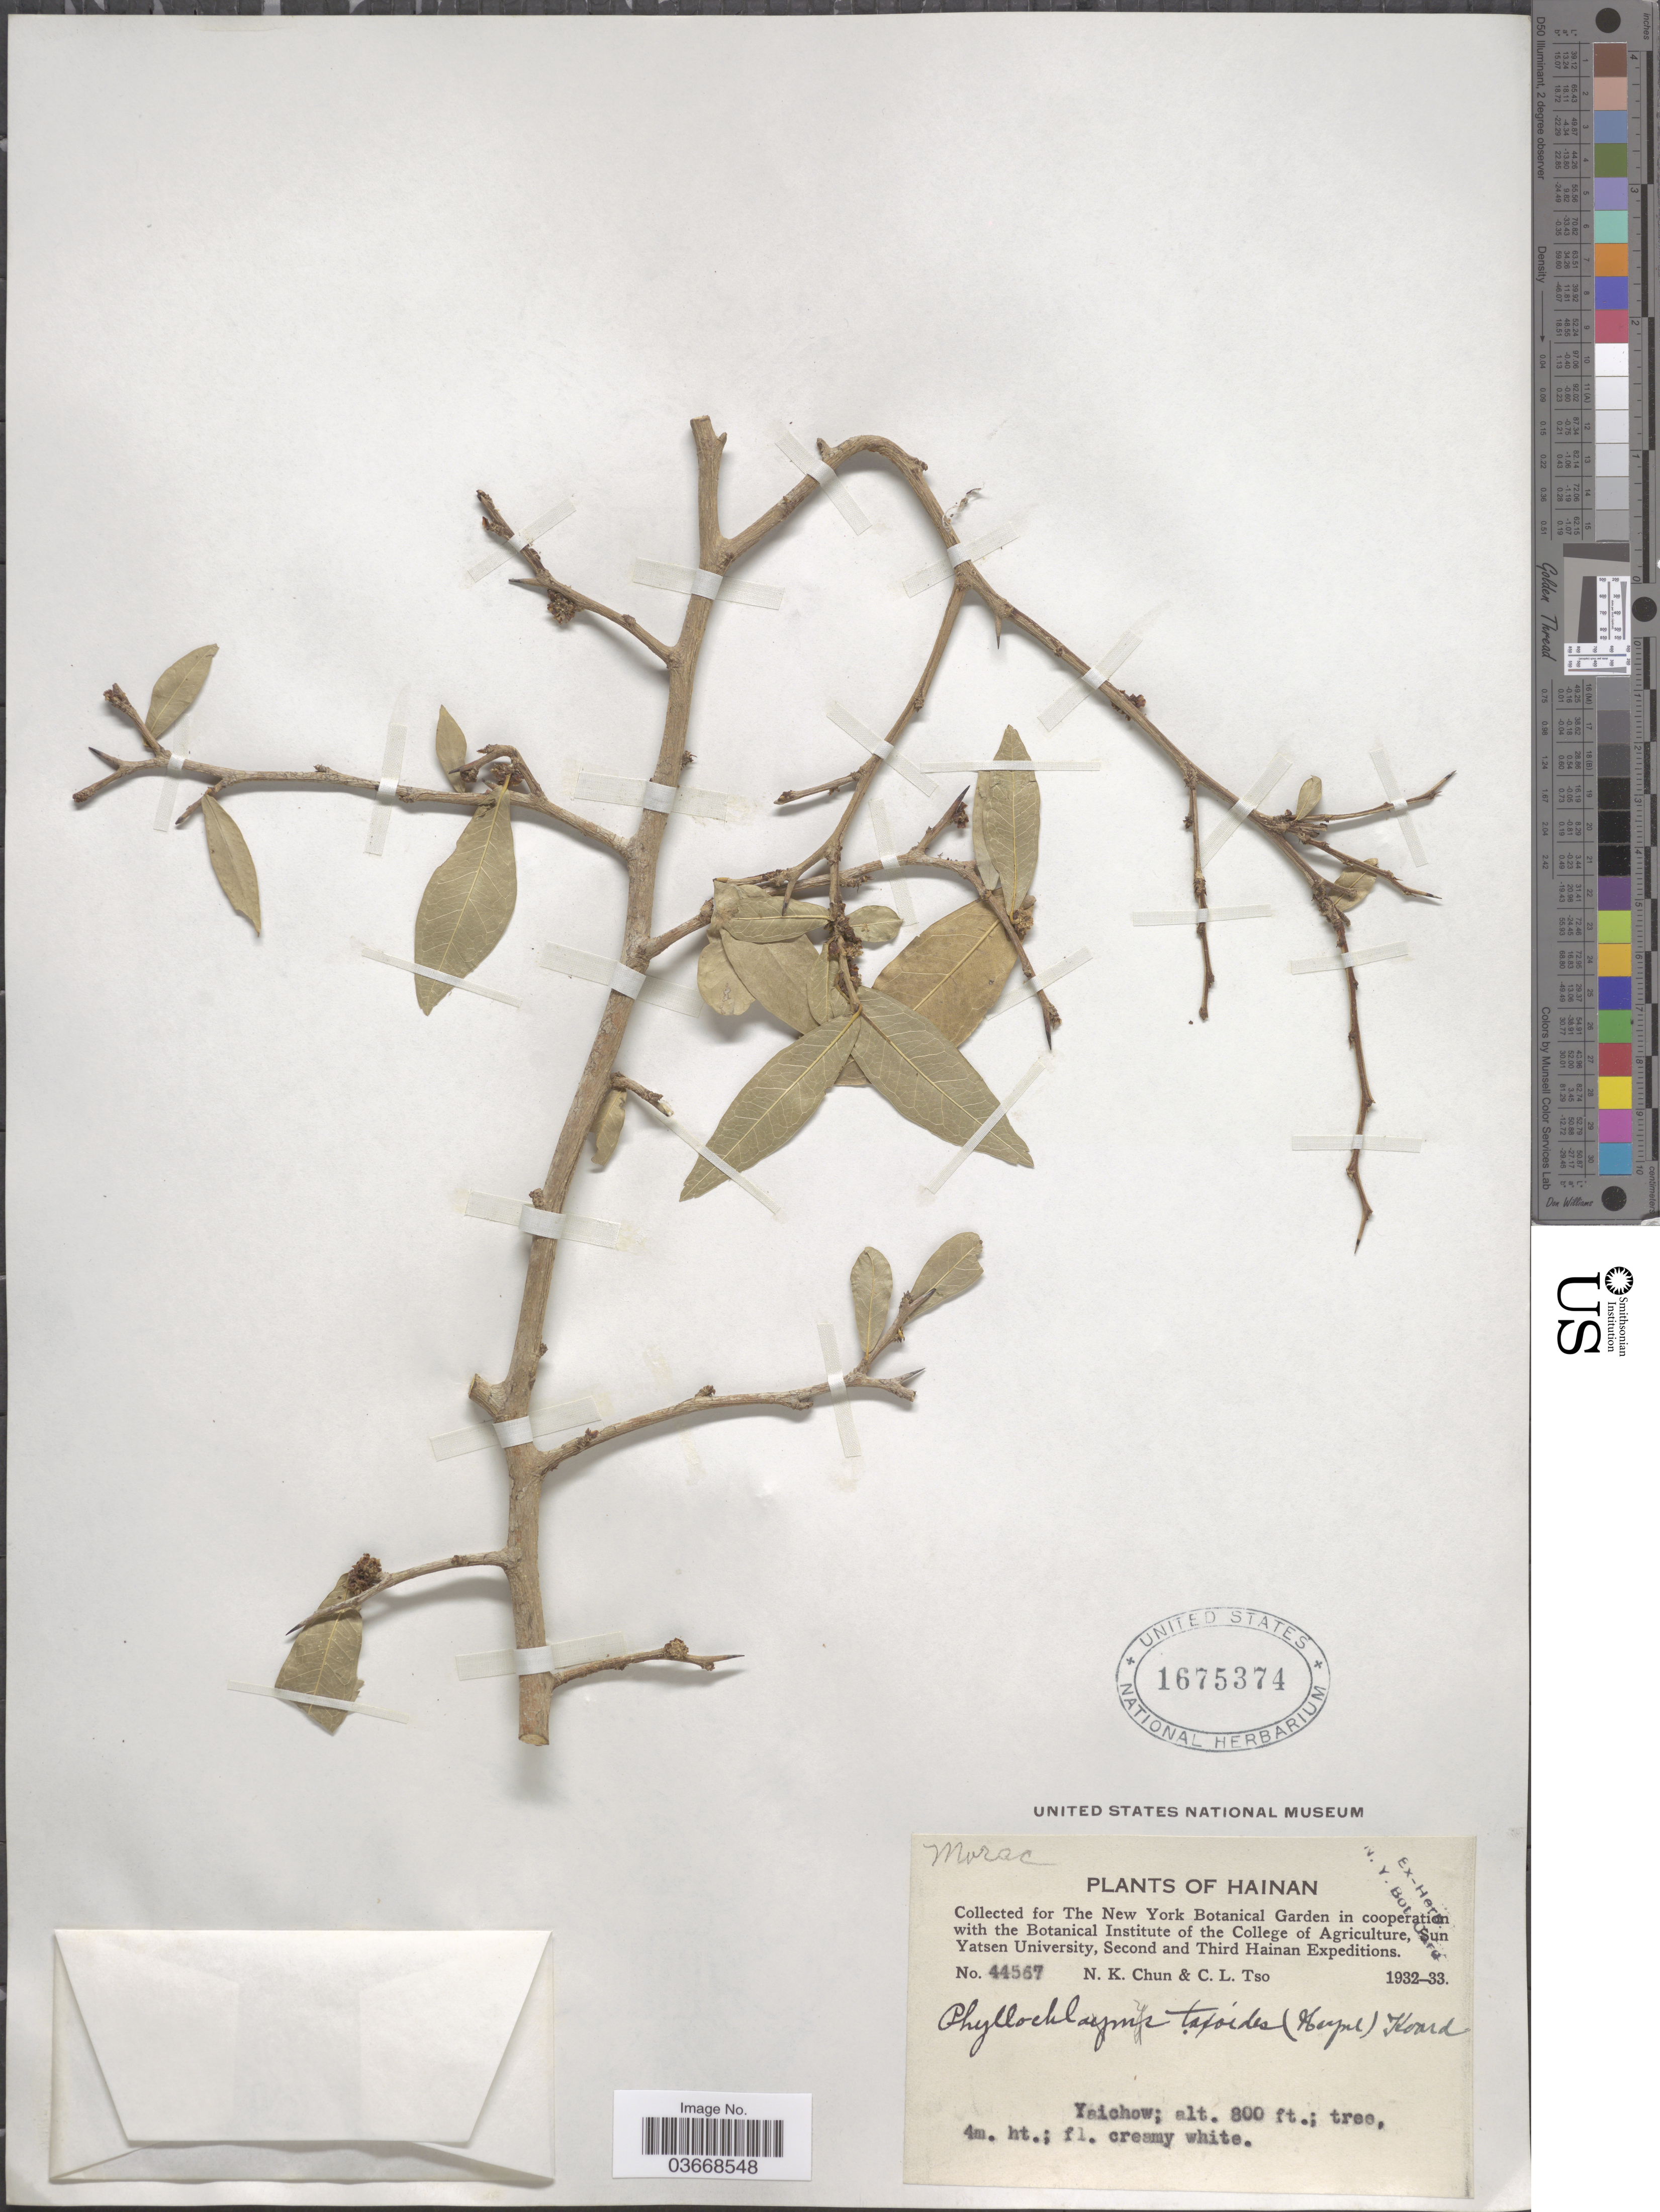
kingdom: Plantae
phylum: Tracheophyta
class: Magnoliopsida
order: Rosales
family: Moraceae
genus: Taxotrophis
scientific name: Taxotrophis taxoides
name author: (B. Heyne ex Roth) Chew ex E. M. Gardner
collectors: N. K. Chun & C. Tso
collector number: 44567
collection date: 1932/1933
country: China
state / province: Hainan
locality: Yaichow.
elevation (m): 244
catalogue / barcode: US 1675374